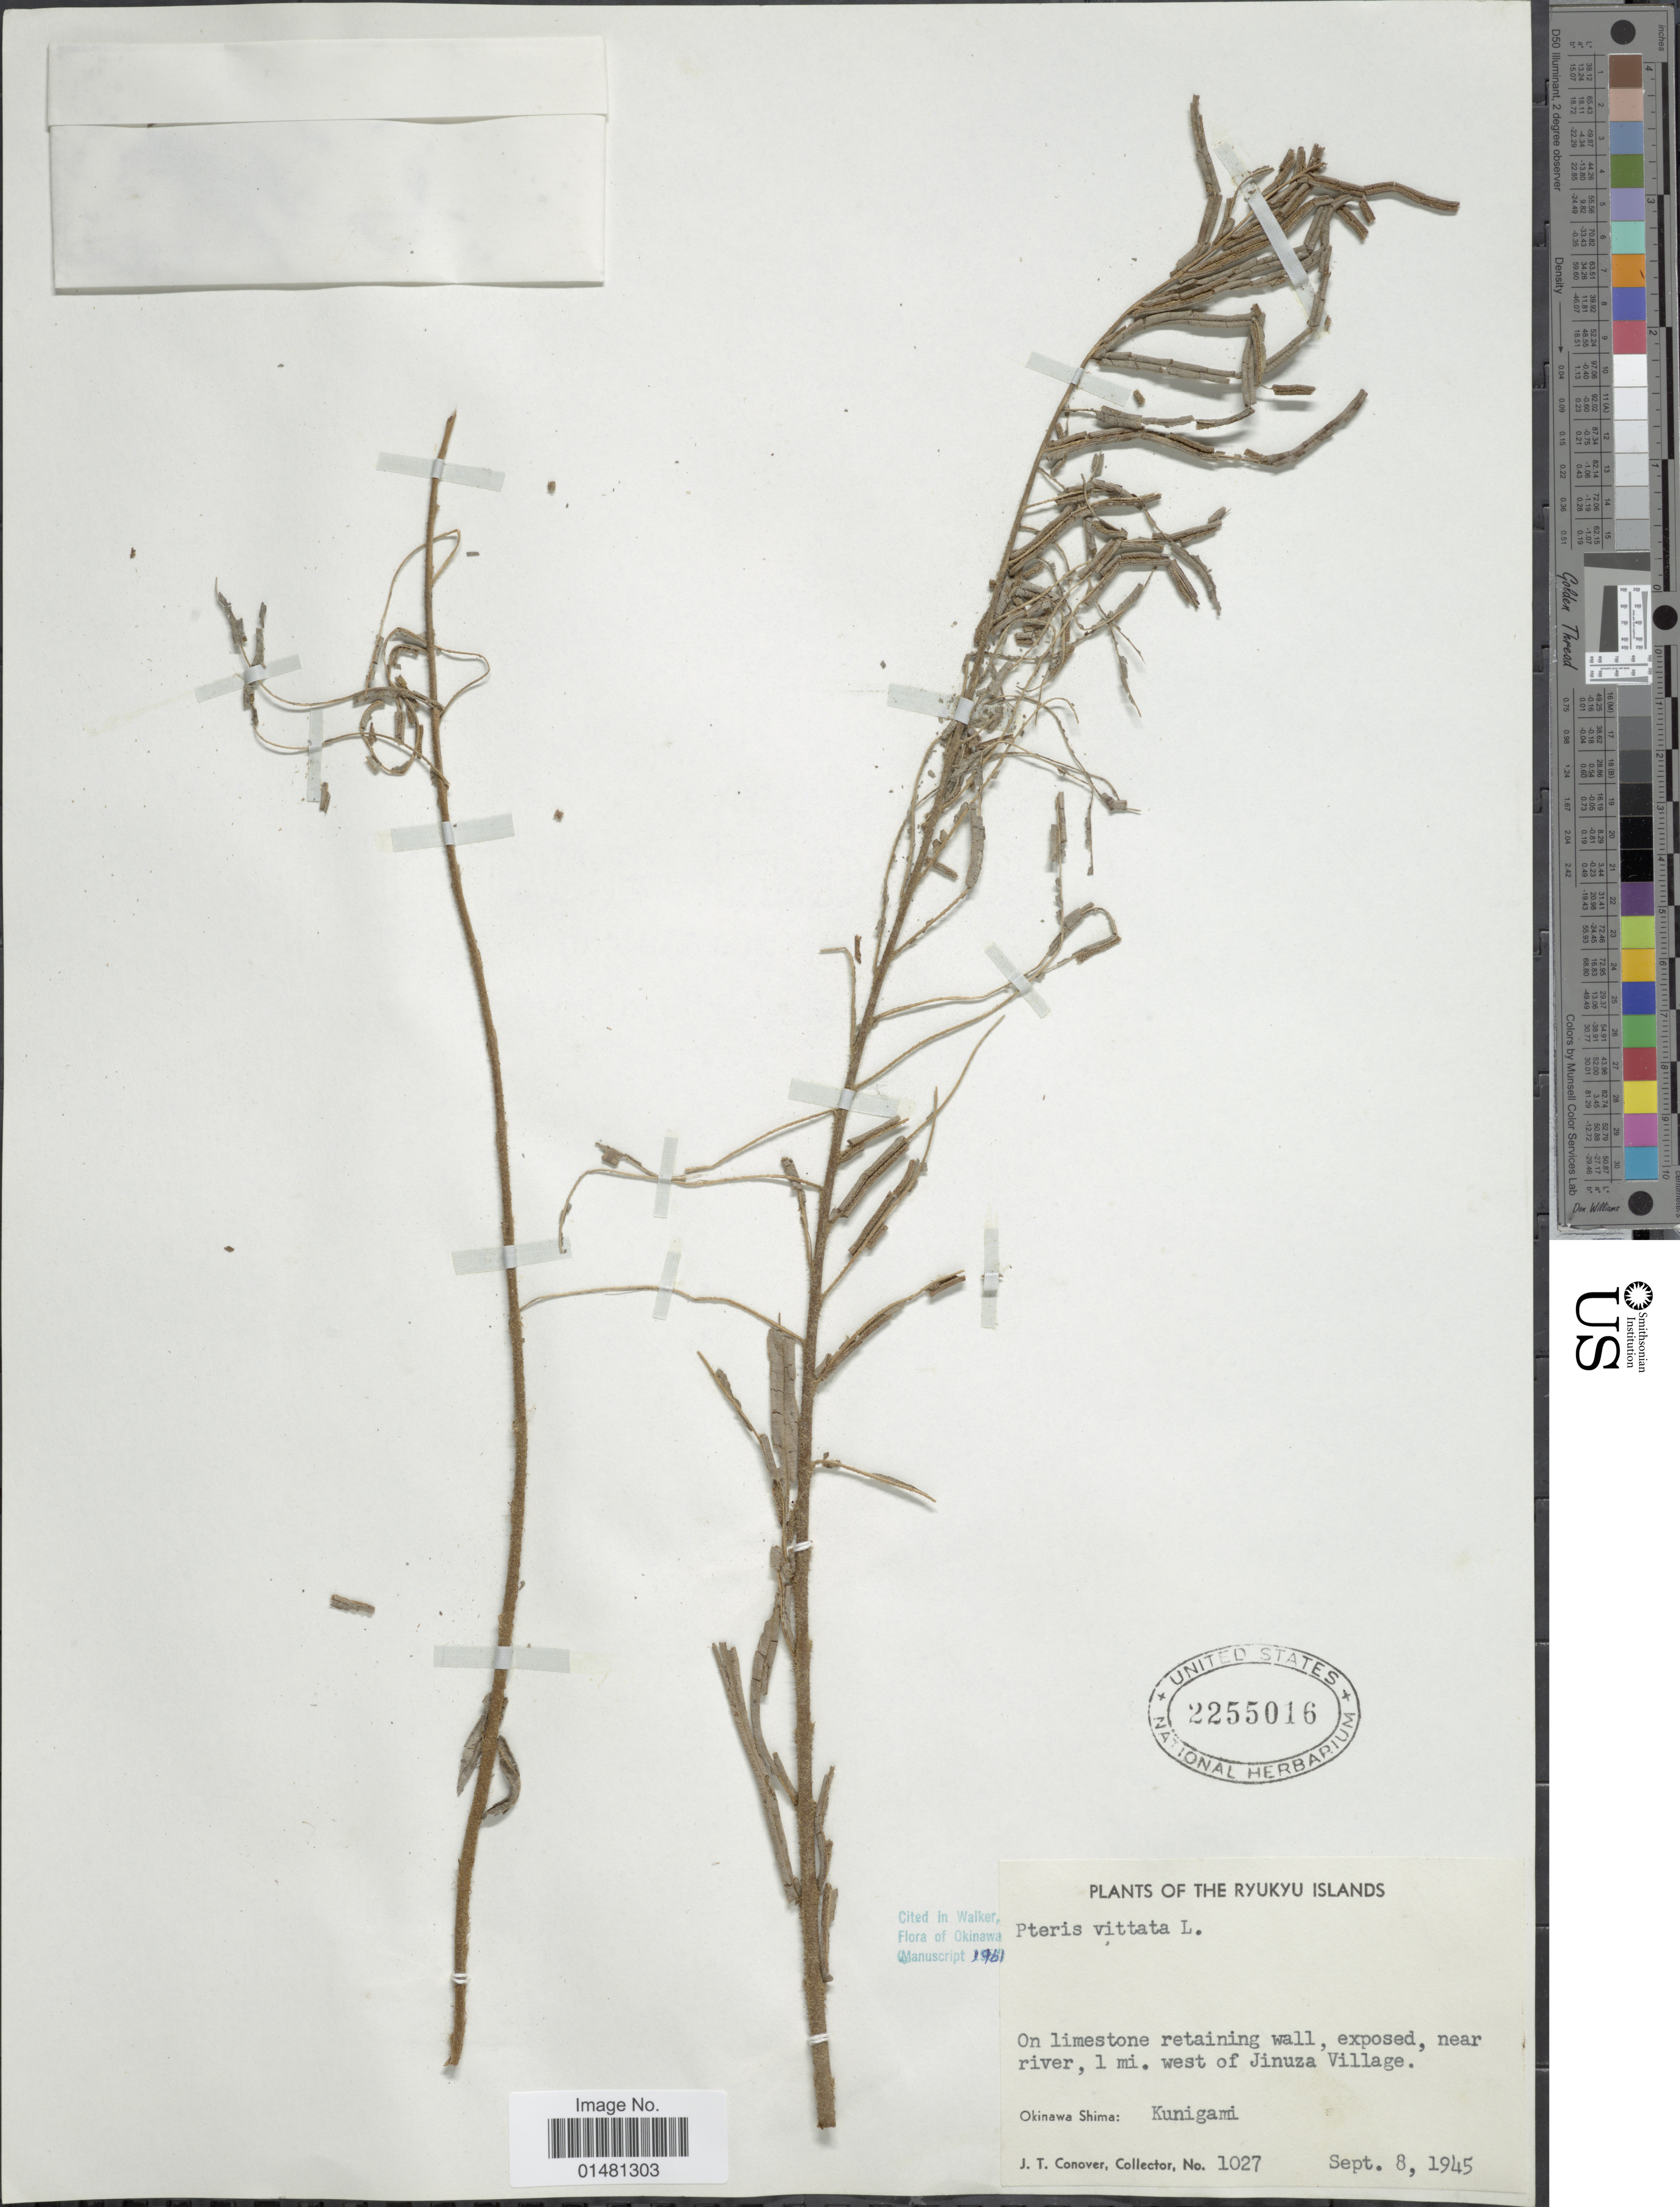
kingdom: Plantae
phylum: Tracheophyta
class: Polypodiopsida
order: Polypodiales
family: Pteridaceae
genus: Pteris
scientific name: Pteris vittata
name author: L.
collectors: J. T. Conover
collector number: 1027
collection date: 1945-09-08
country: Japan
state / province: Okinawa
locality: The Ryukyu Islands, near river, 1 mi. west of Jinuza Village, Okinawa Shima: Kunigami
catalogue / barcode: US 2255016